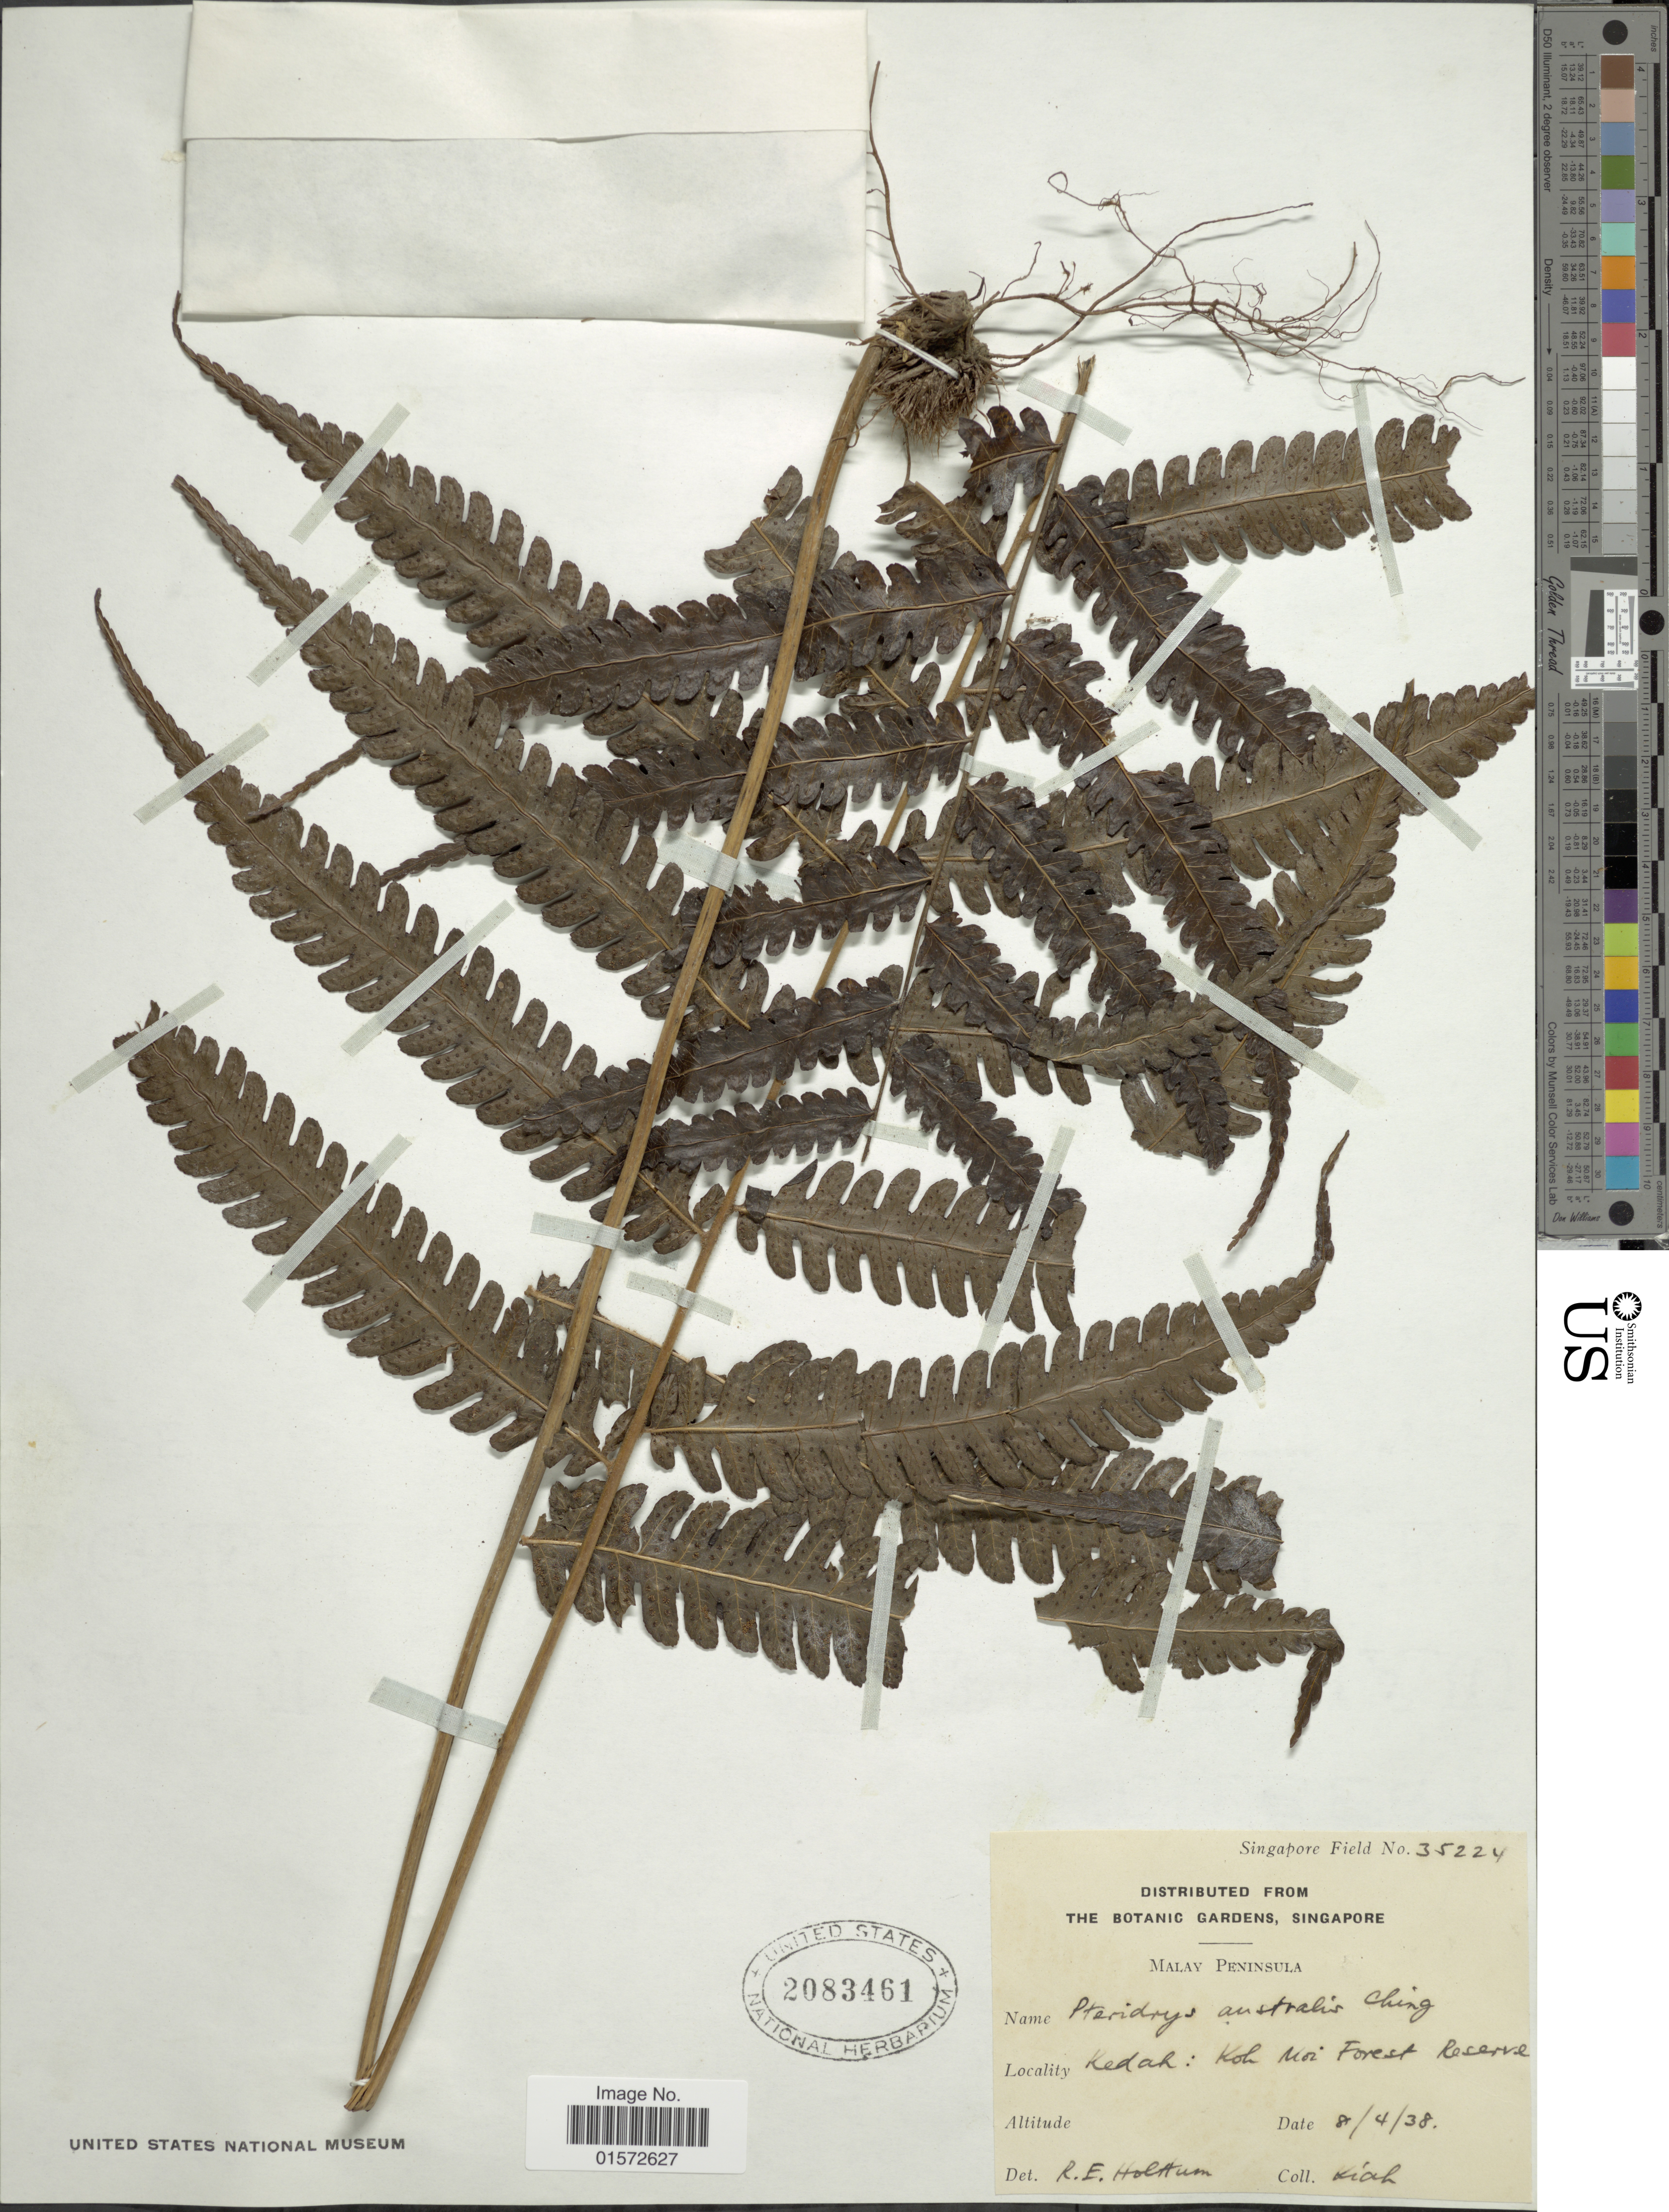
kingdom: Plantae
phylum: Tracheophyta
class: Polypodiopsida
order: Polypodiales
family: Tectariaceae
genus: Pteridrys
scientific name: Pteridrys australis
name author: Ching ex C. Chr. & Ching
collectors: -. Kiah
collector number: Singapore Field 35224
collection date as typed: Transcribed d/m/y: 8/4/38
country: Malaysia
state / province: Kedah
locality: Kedah: Koh Moi Forest Reserve. Malay Peninsula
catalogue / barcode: US 2083461